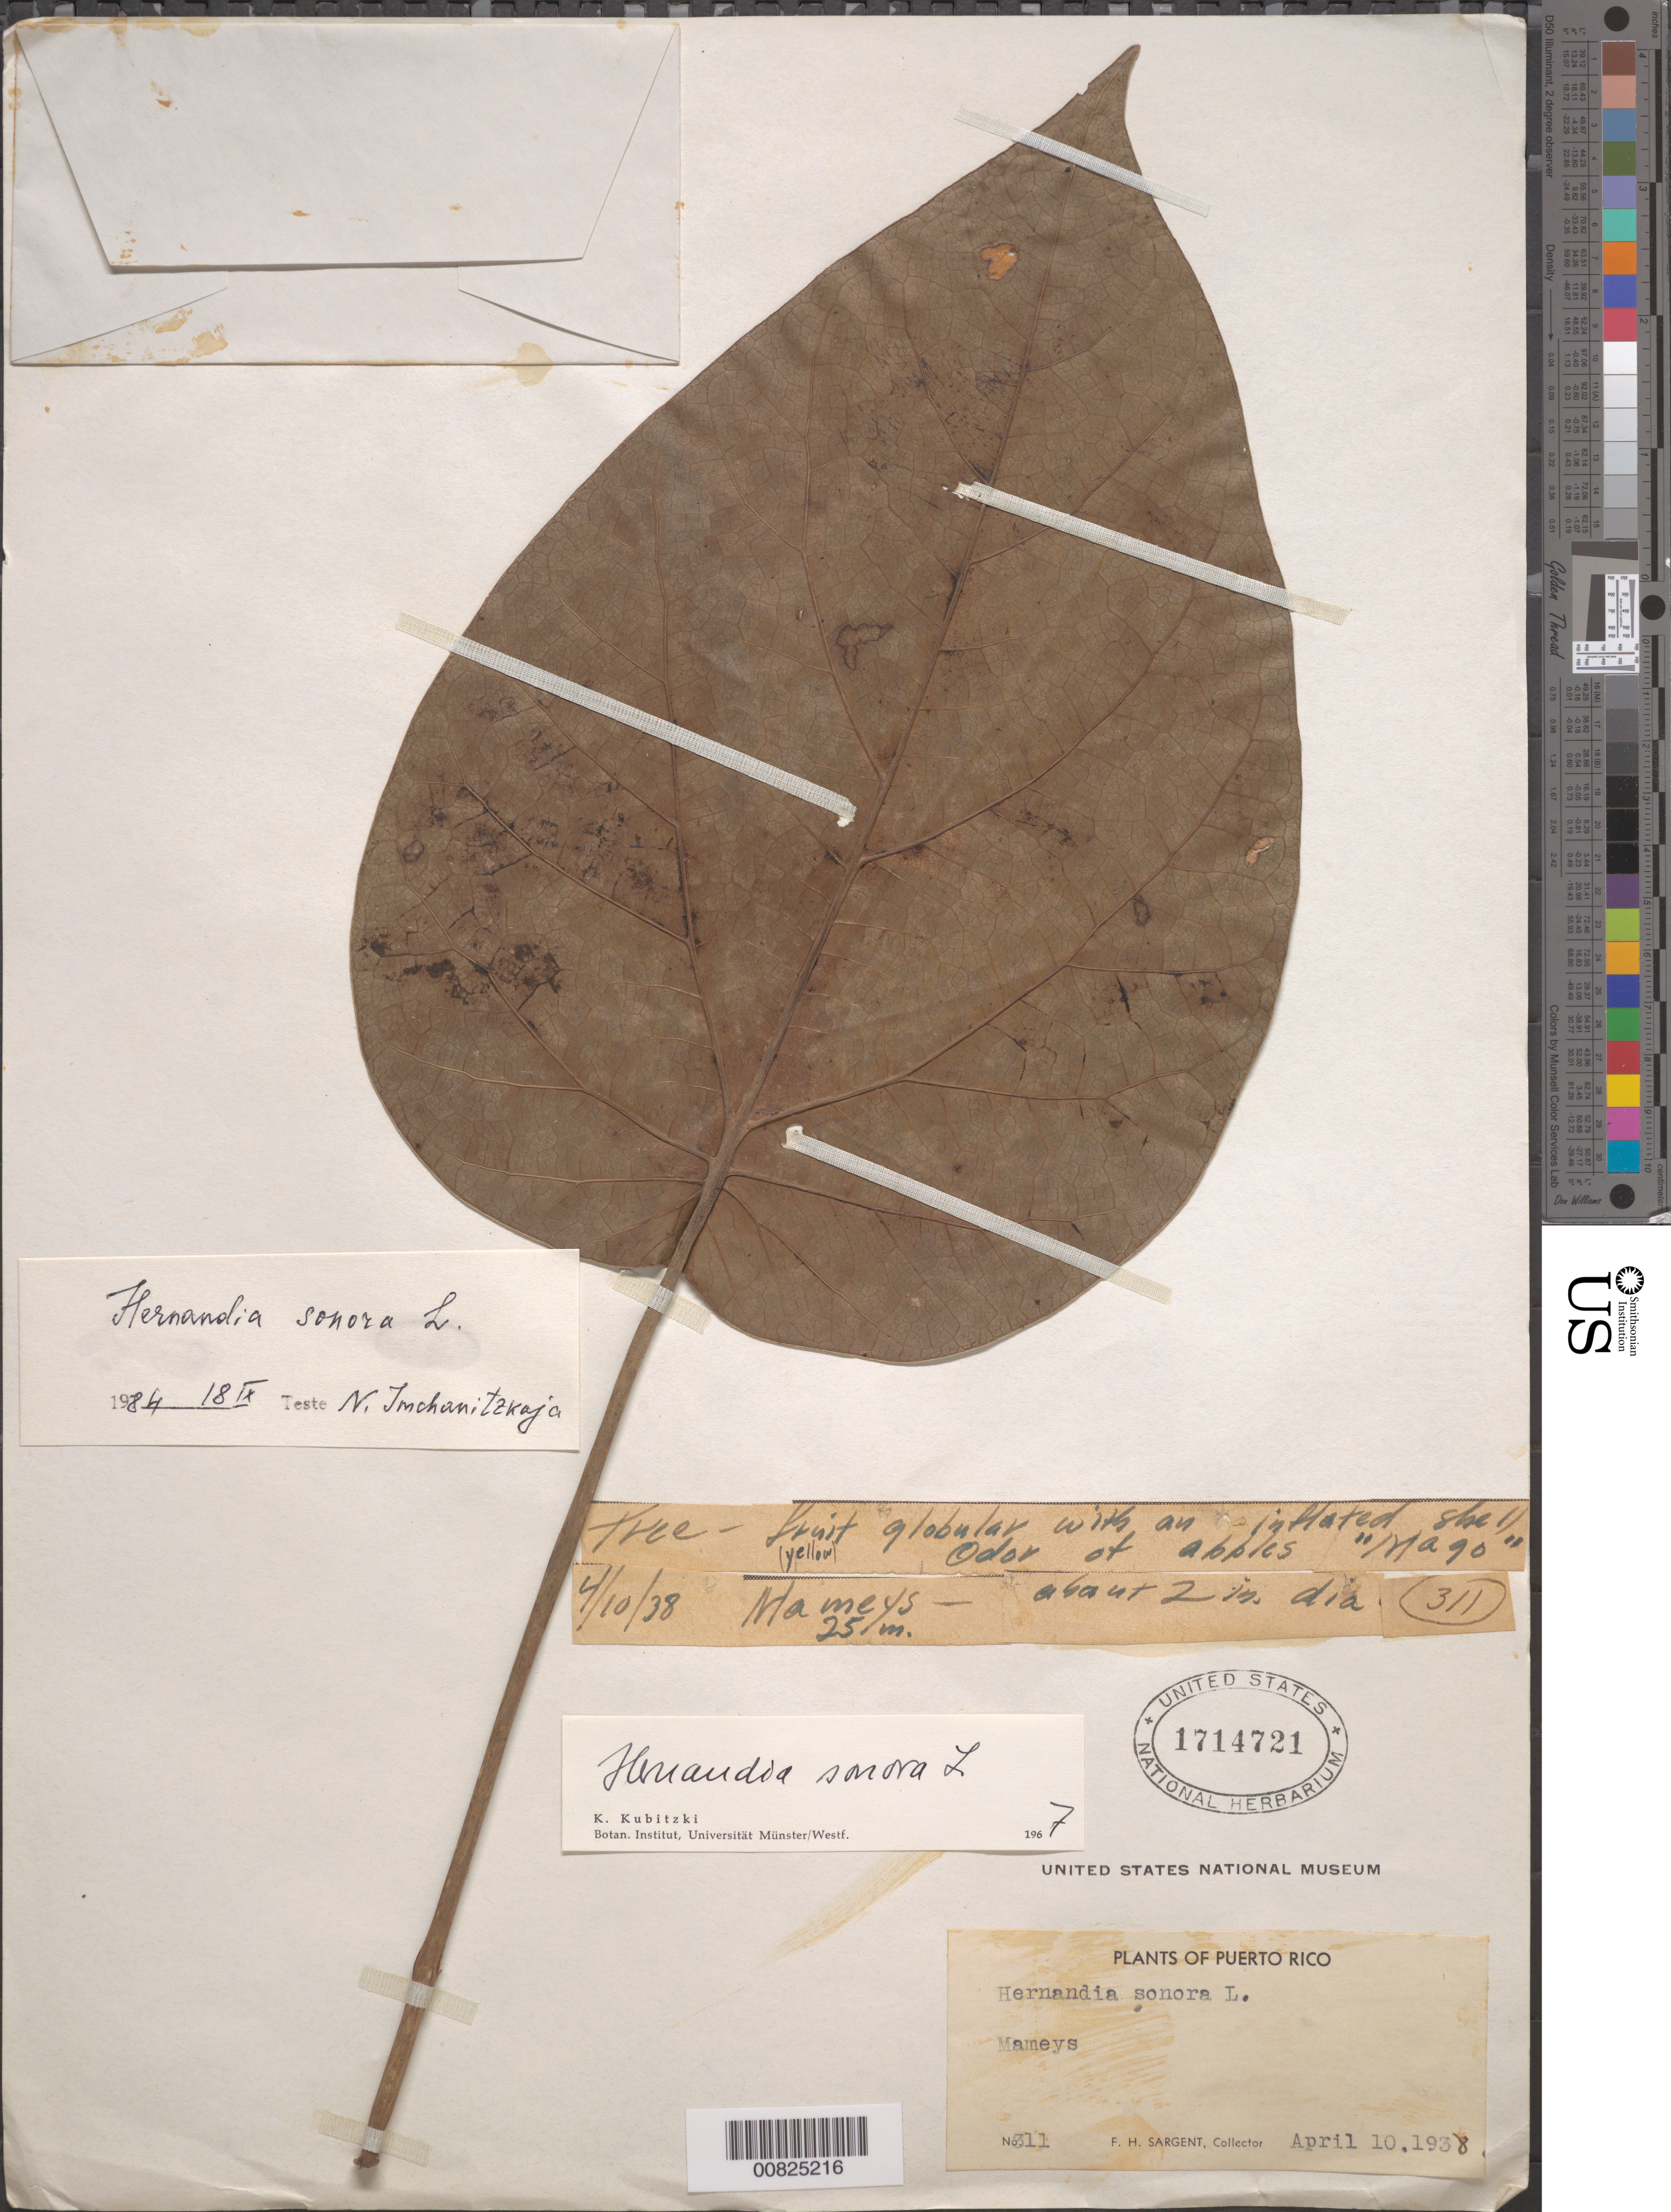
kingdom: Plantae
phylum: Tracheophyta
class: Magnoliopsida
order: Laurales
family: Hernandiaceae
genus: Hernandia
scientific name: Hernandia sonora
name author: L.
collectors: F. H. Sargent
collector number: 311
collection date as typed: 10 Apr 1938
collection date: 1938-04-10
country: Puerto Rico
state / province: Río Grande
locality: Mameys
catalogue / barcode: US 1714721